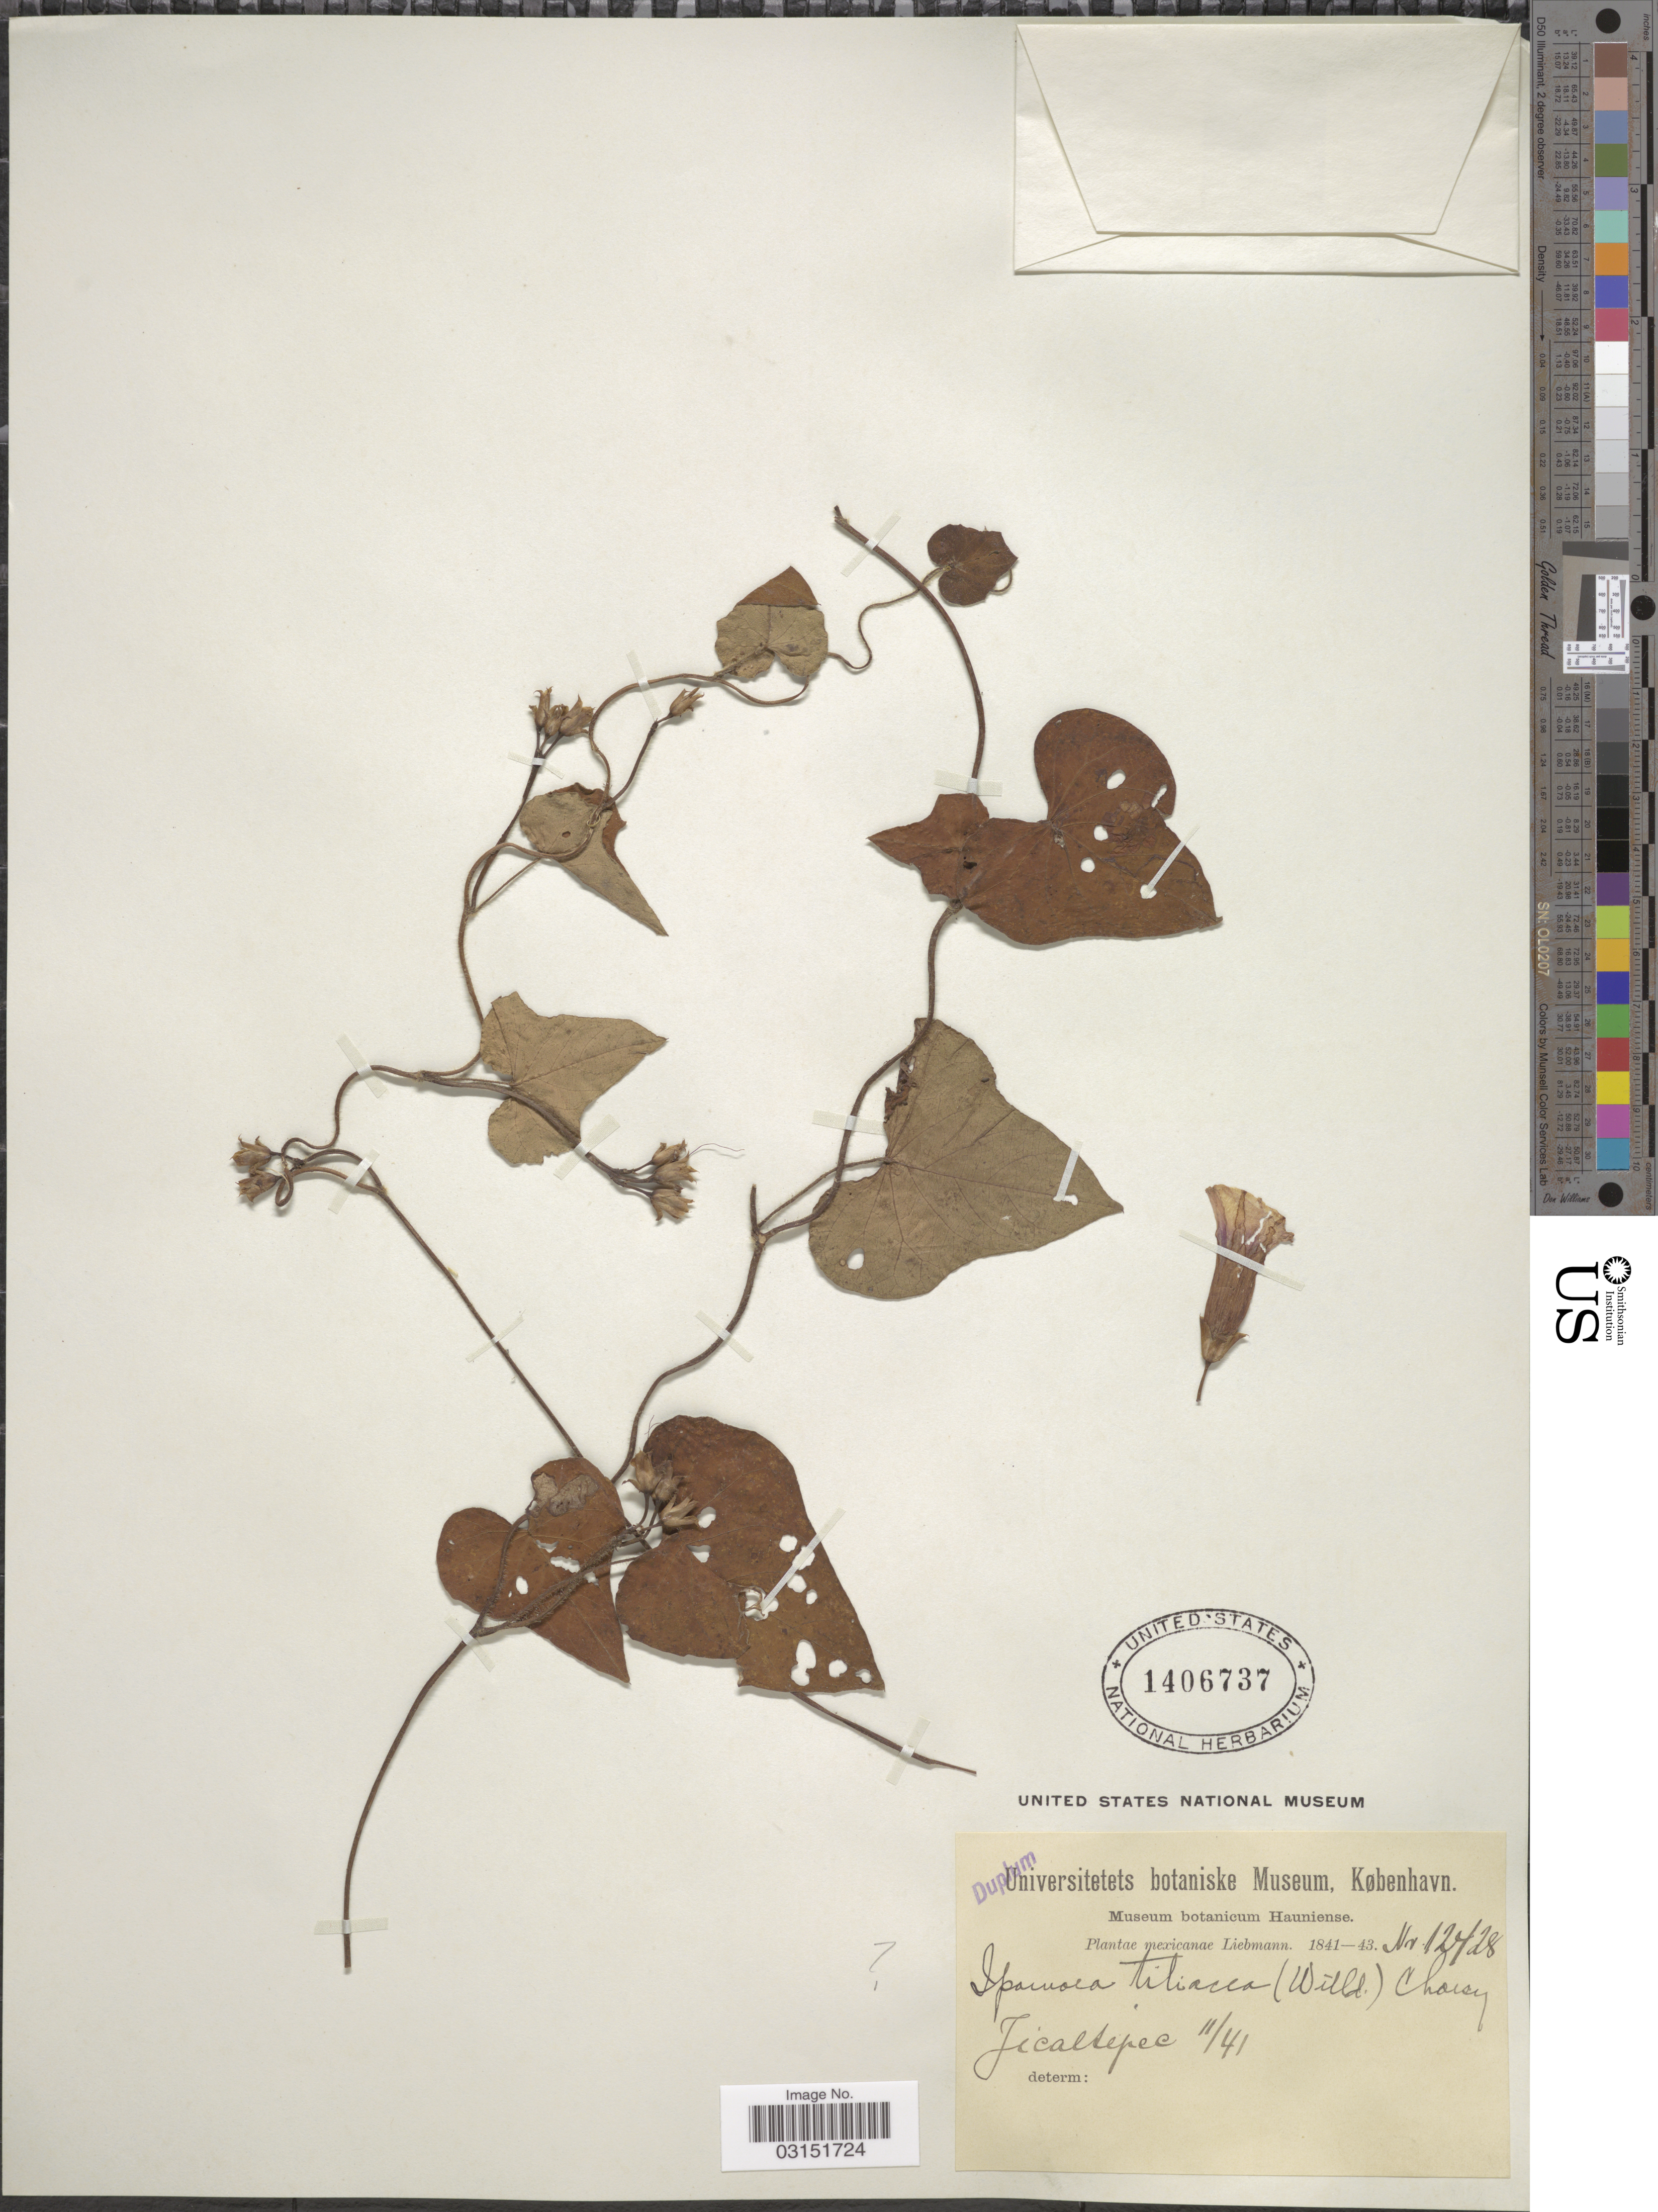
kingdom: Plantae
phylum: Tracheophyta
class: Magnoliopsida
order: Solanales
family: Convolvulaceae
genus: Ipomoea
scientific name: Ipomoea triloba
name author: L.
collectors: Liebmann, --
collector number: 12428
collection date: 1841-11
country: Mexico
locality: Jicaltepec.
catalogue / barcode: US 1406737